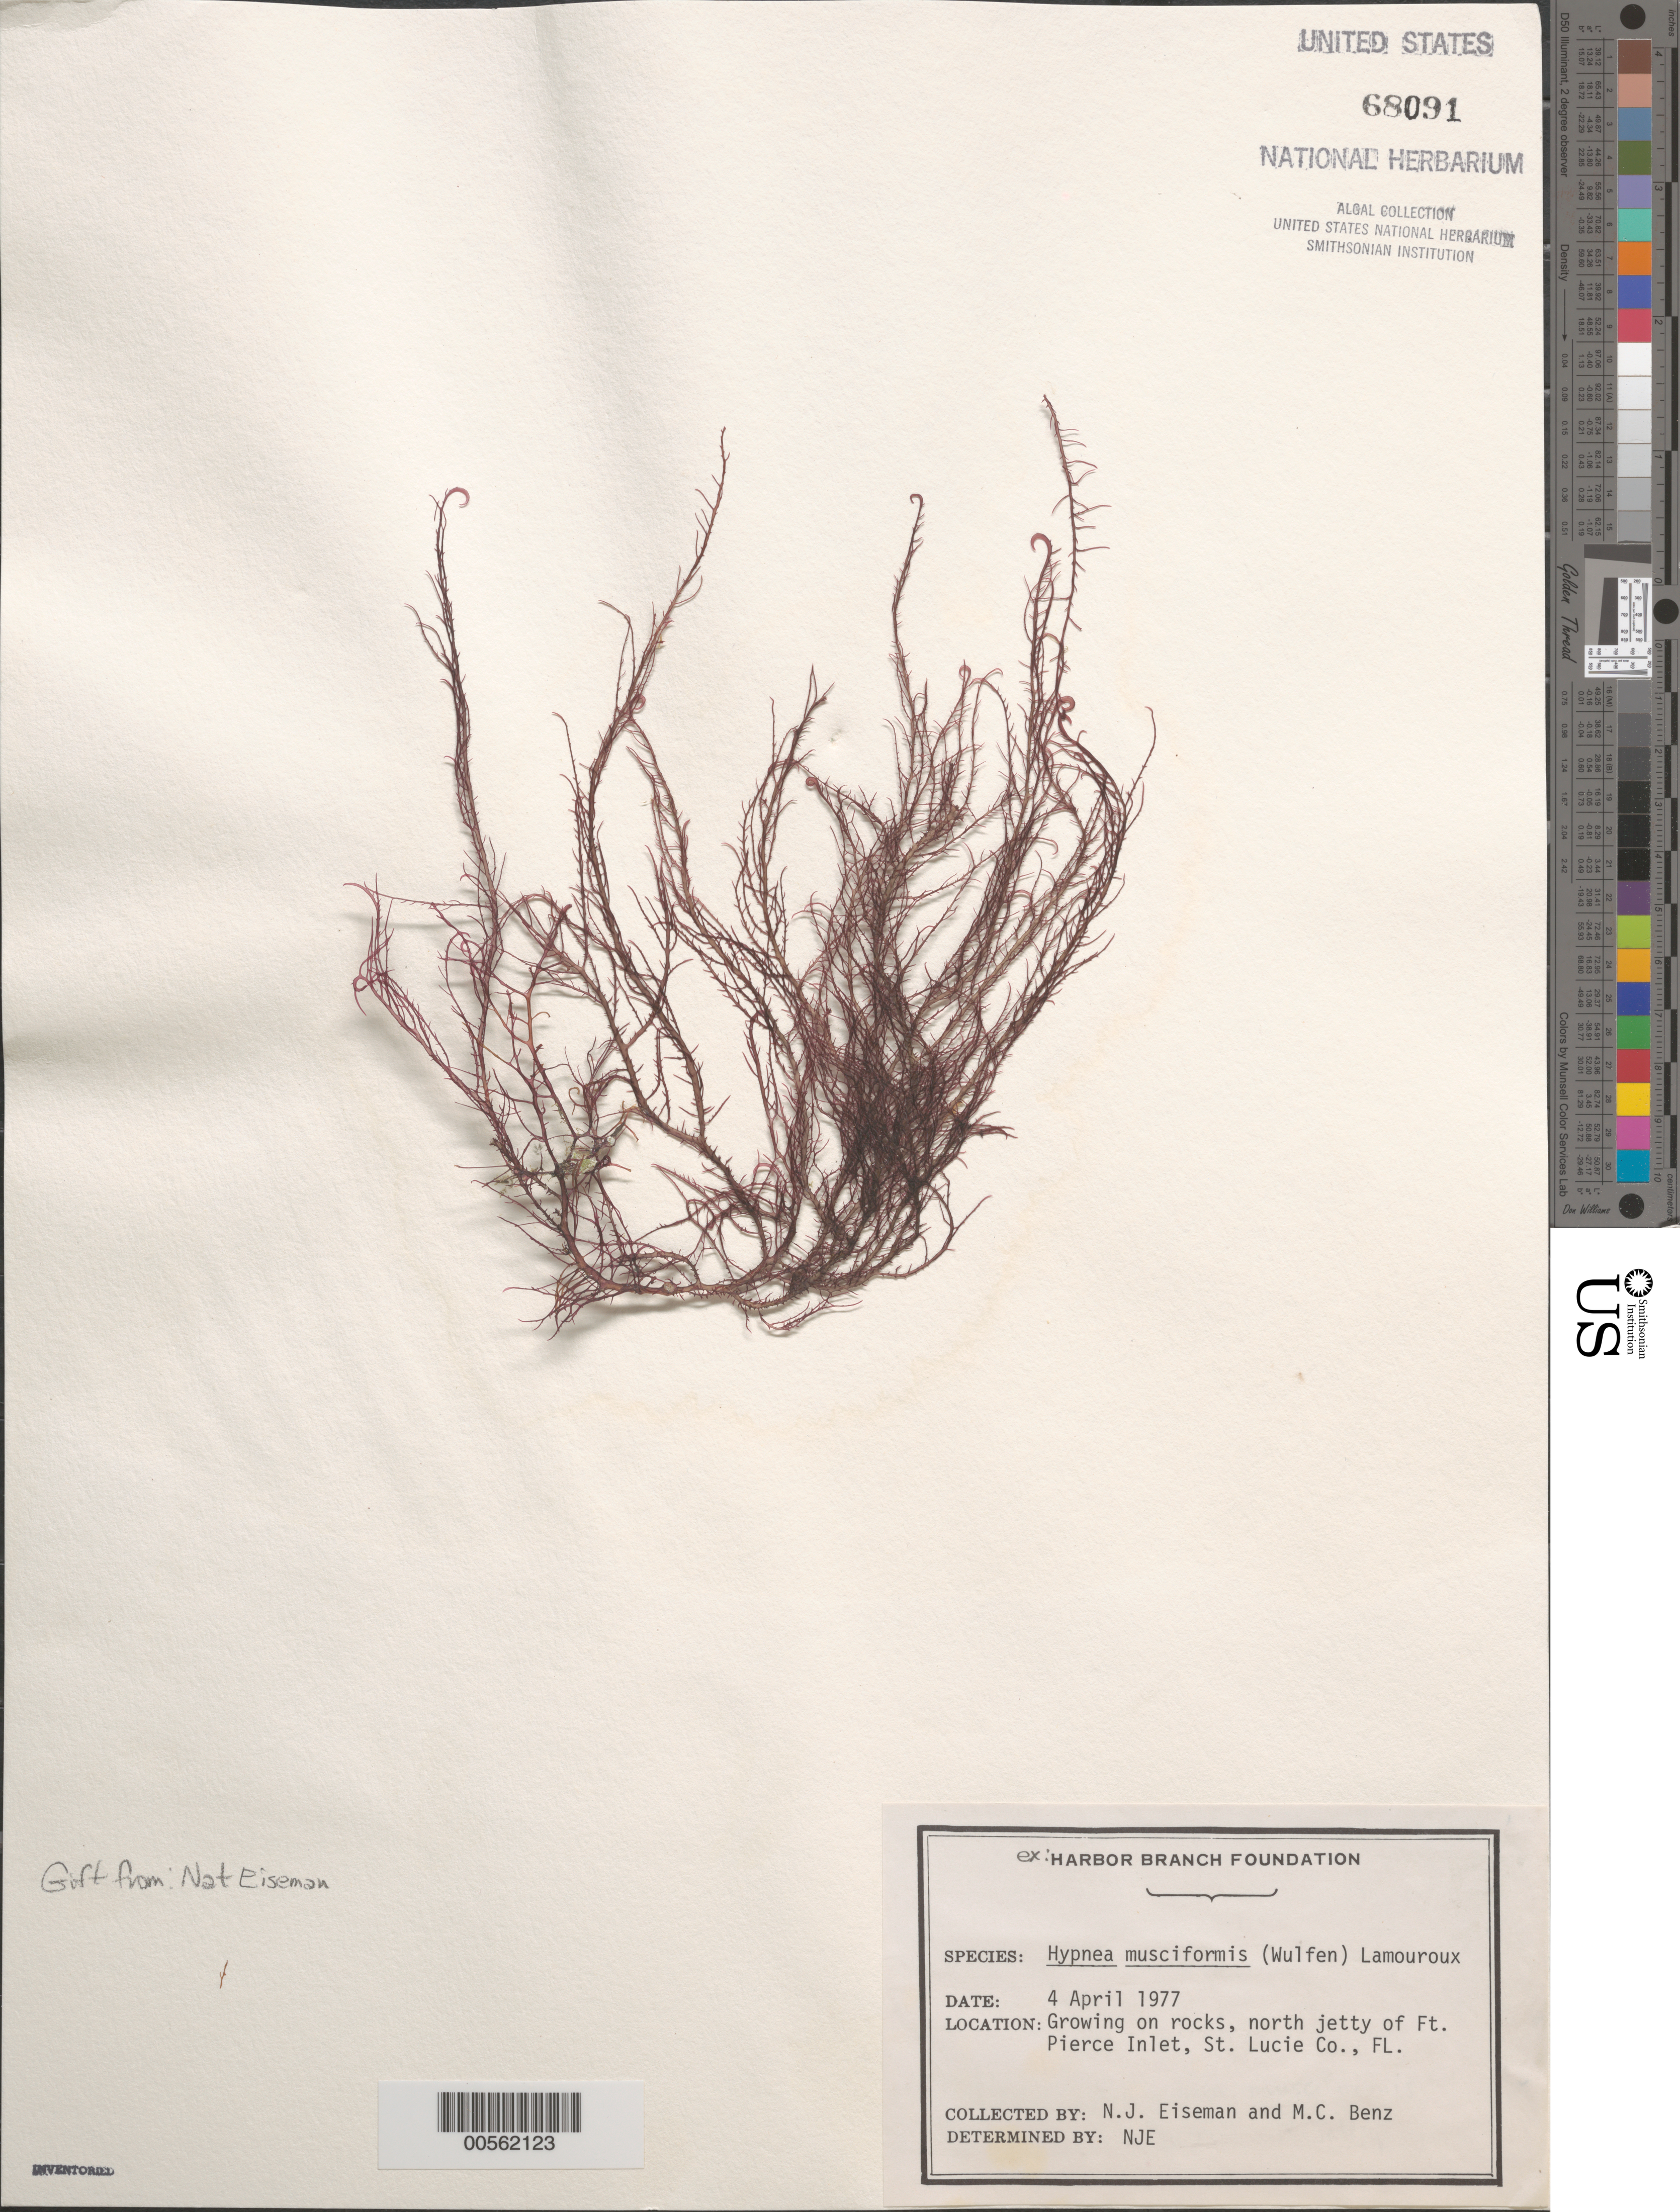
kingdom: Plantae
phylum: Rhodophyta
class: Florideophyceae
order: Gigartinales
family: Cystocloniaceae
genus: Hypnea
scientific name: Hypnea musciformis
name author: (Wulfen) J.V.Lamouroux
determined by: Eiseman, N. J.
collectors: N. J. Eiseman & M. Benz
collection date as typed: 04 Apr 1977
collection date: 1977-04-04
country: United States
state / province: Florida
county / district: Saint Lucie County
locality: Fort Pierce Inlet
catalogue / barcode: US 68091